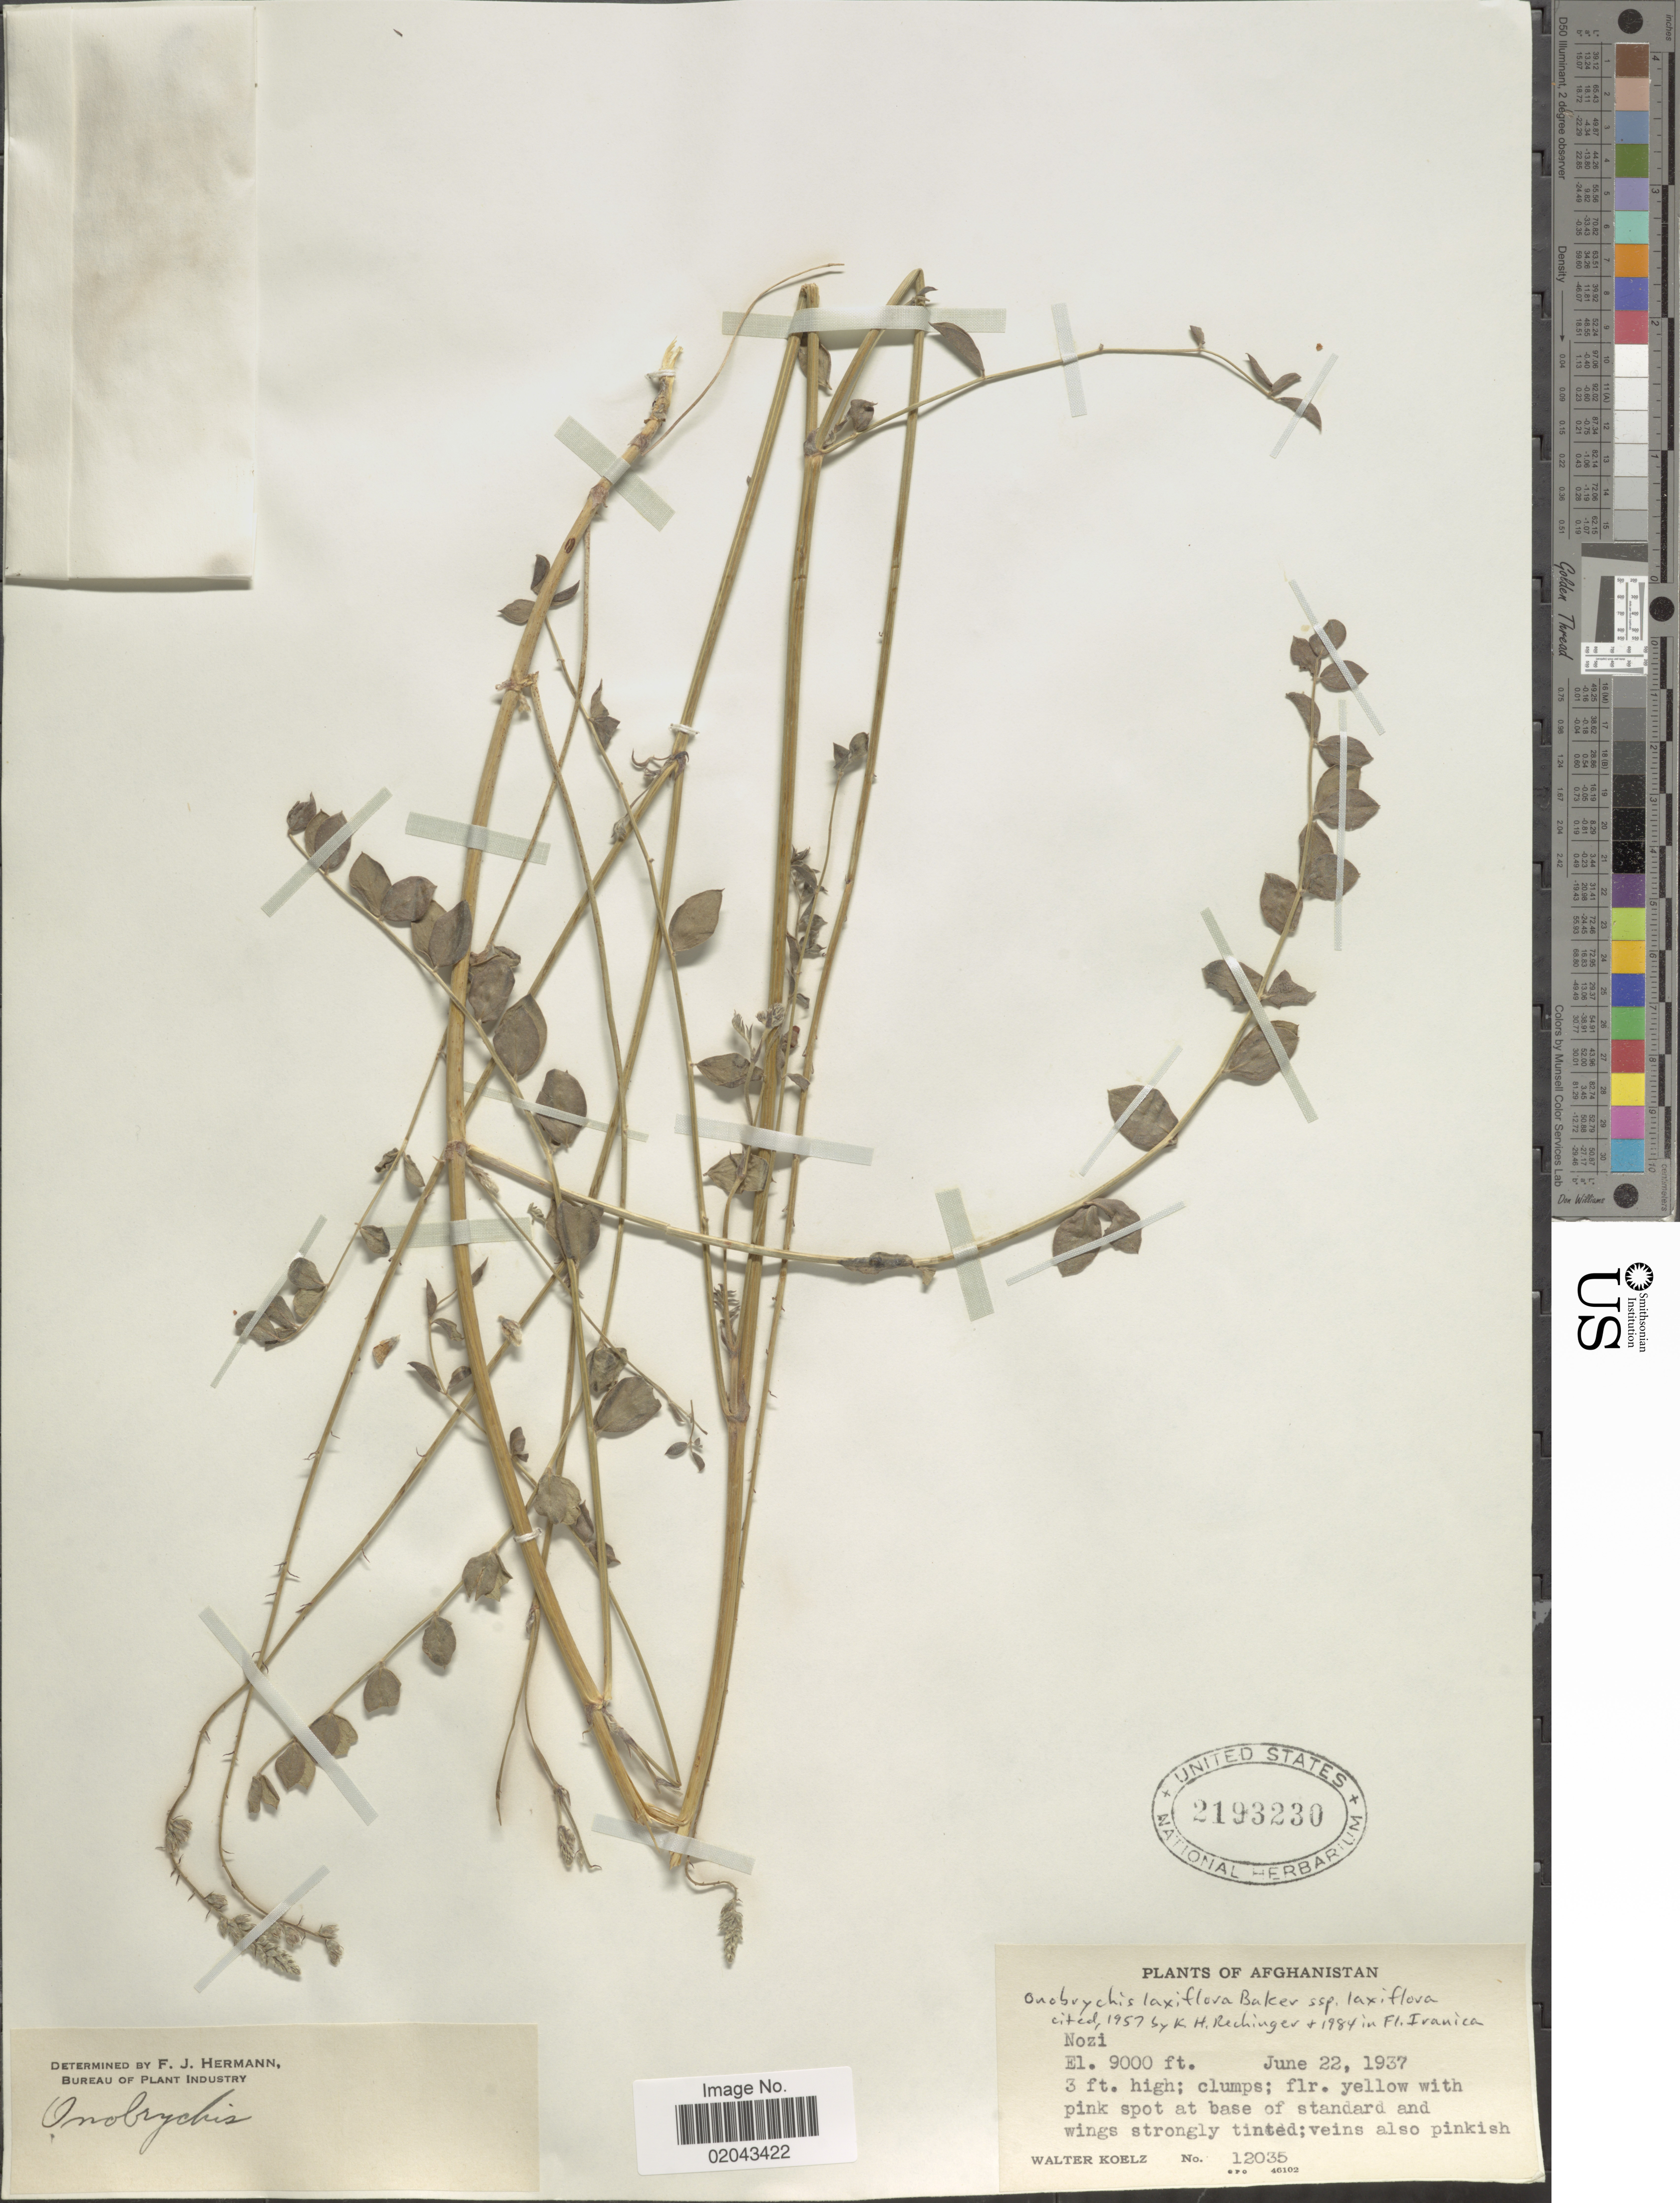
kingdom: Plantae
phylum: Tracheophyta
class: Magnoliopsida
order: Fabales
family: Fabaceae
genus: Onobrychis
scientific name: Onobrychis laxiflora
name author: Baker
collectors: W. N. Koelz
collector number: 12035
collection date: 1937-06-22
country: Afghanistan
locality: Nozi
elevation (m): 2743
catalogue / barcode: US 2193230